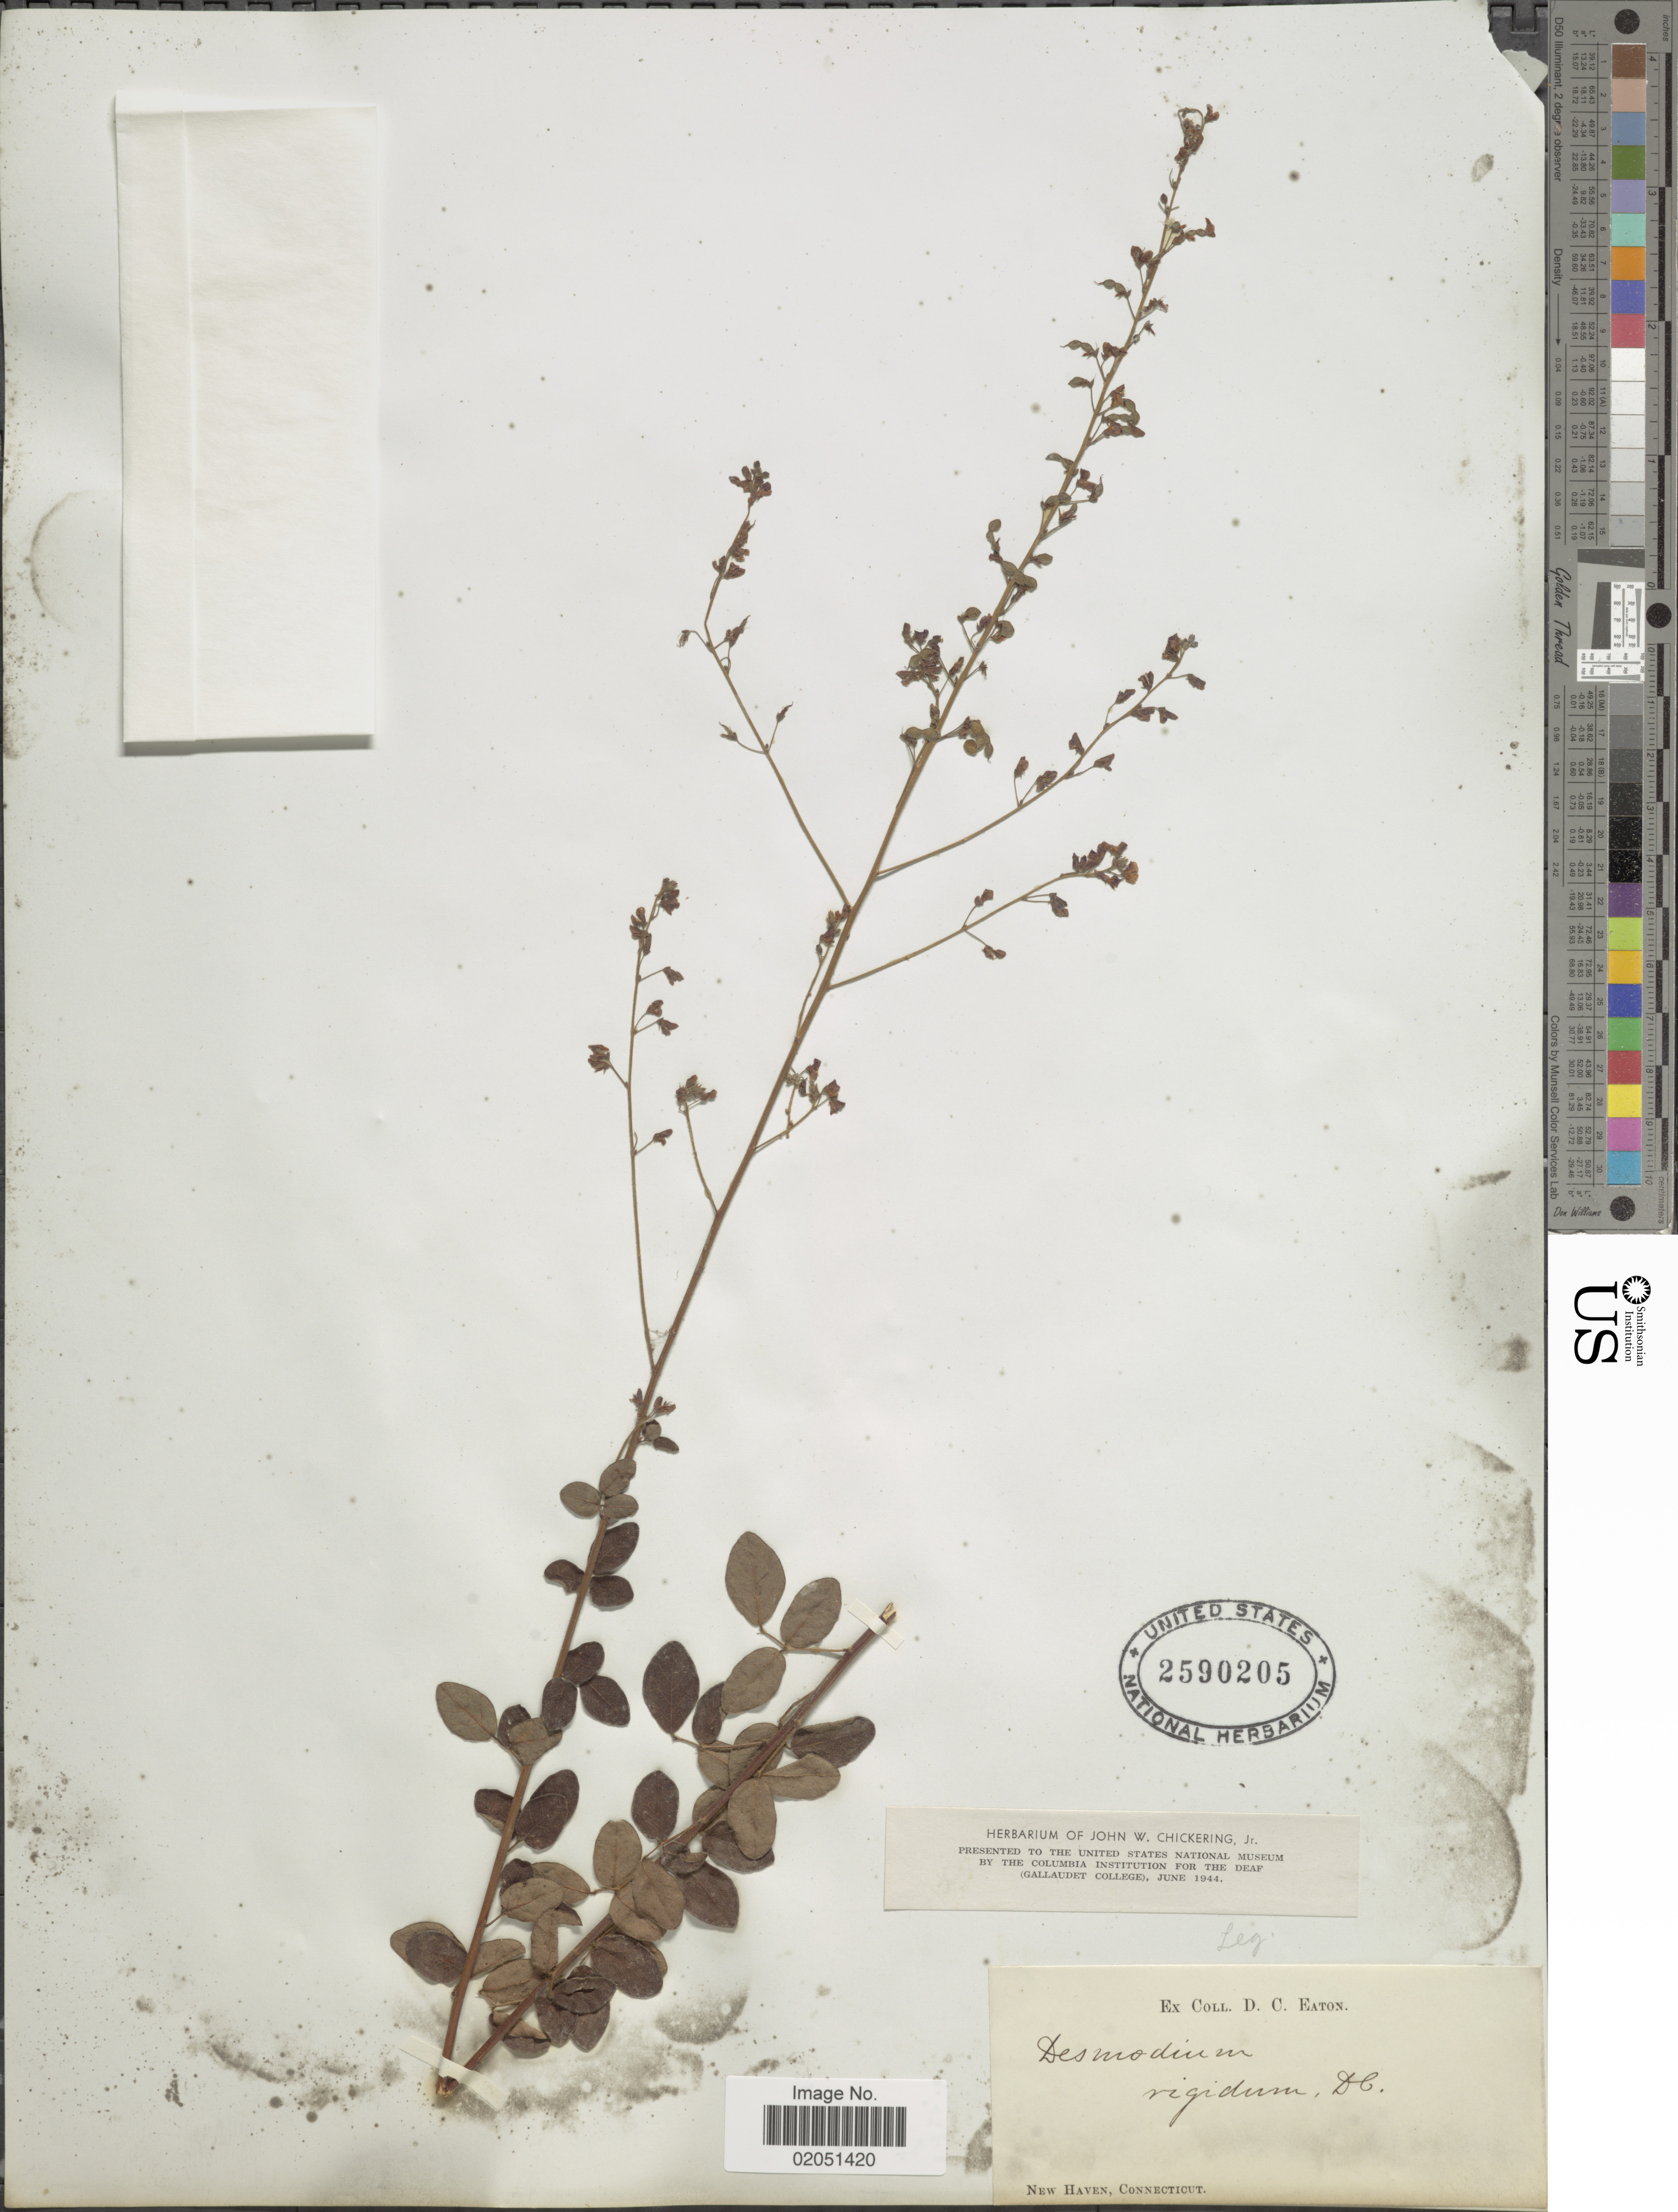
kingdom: Plantae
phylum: Tracheophyta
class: Magnoliopsida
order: Fabales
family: Fabaceae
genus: Desmodium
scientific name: Desmodium rigidum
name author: (Elliott) DC.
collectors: D. Eaton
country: United States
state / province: Connecticut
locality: New Haven.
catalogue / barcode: US 2590205